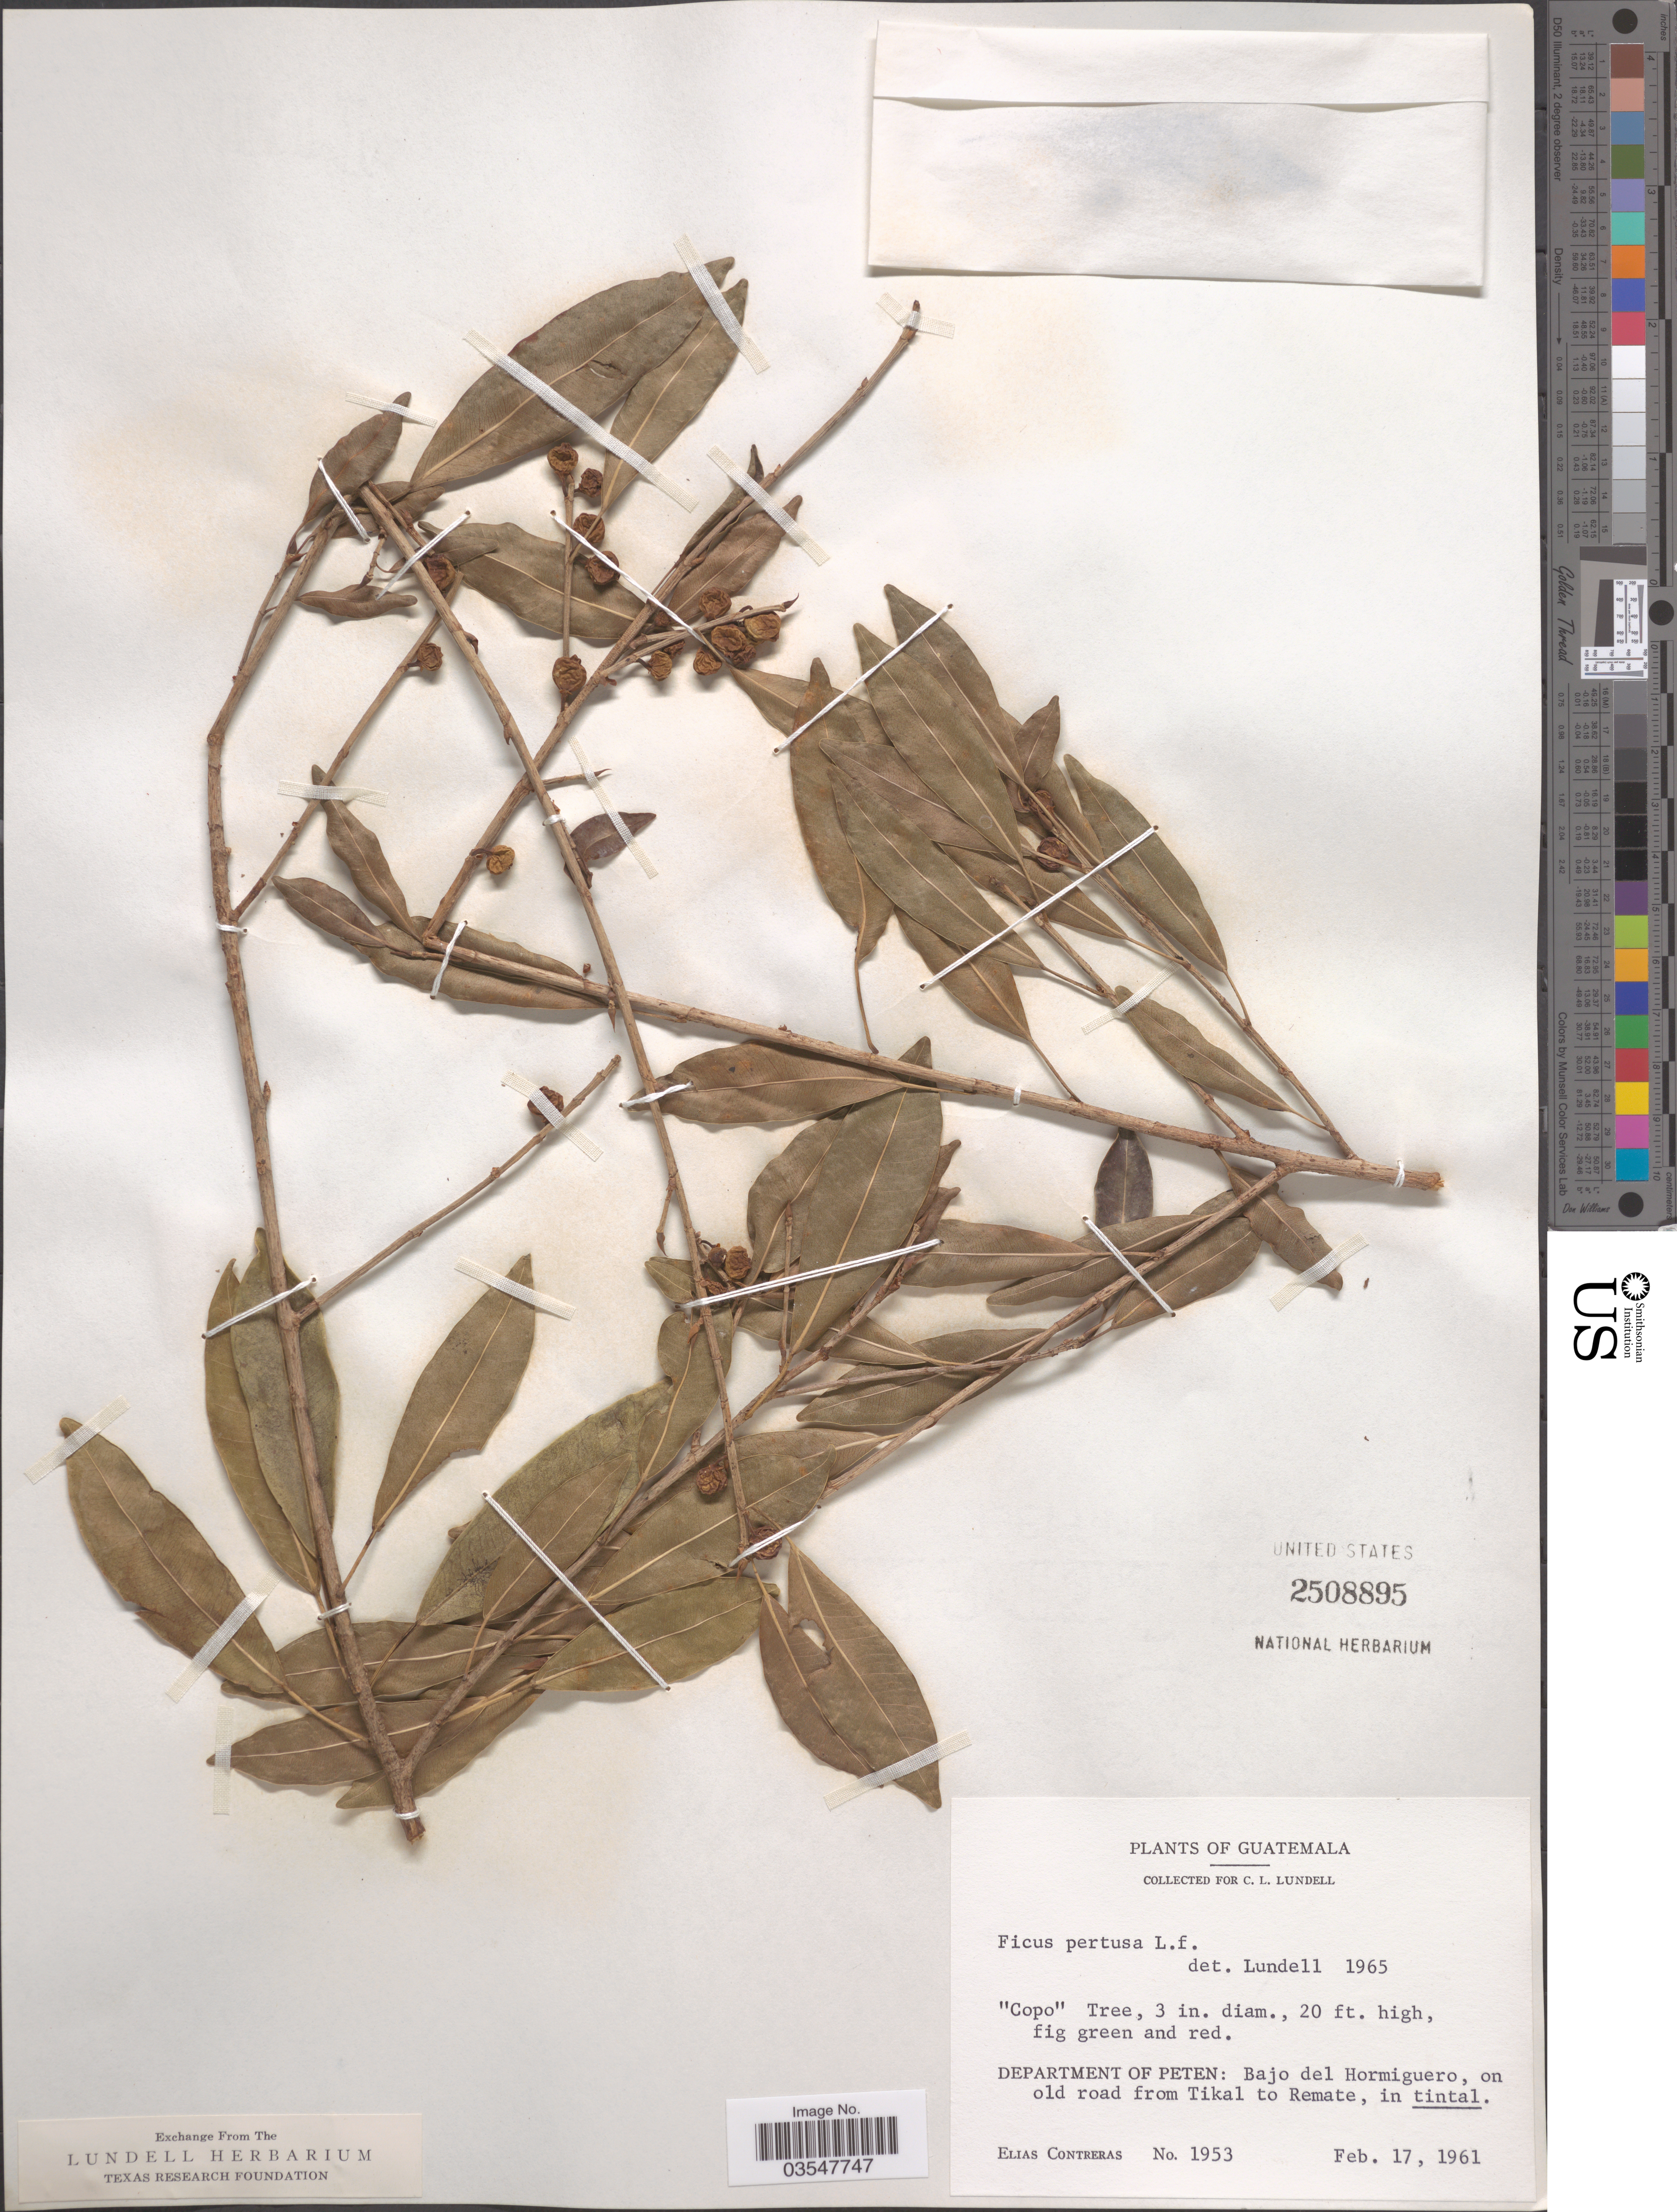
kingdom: Plantae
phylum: Tracheophyta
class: Magnoliopsida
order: Rosales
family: Moraceae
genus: Ficus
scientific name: Ficus pertusa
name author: L. f.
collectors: E. Contreras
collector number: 1953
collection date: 1961-02-17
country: Guatemala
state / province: El Peten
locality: Department of Peten: Bajo del Hormiguero, on old road from Tikal to Remate.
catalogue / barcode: US 2508895